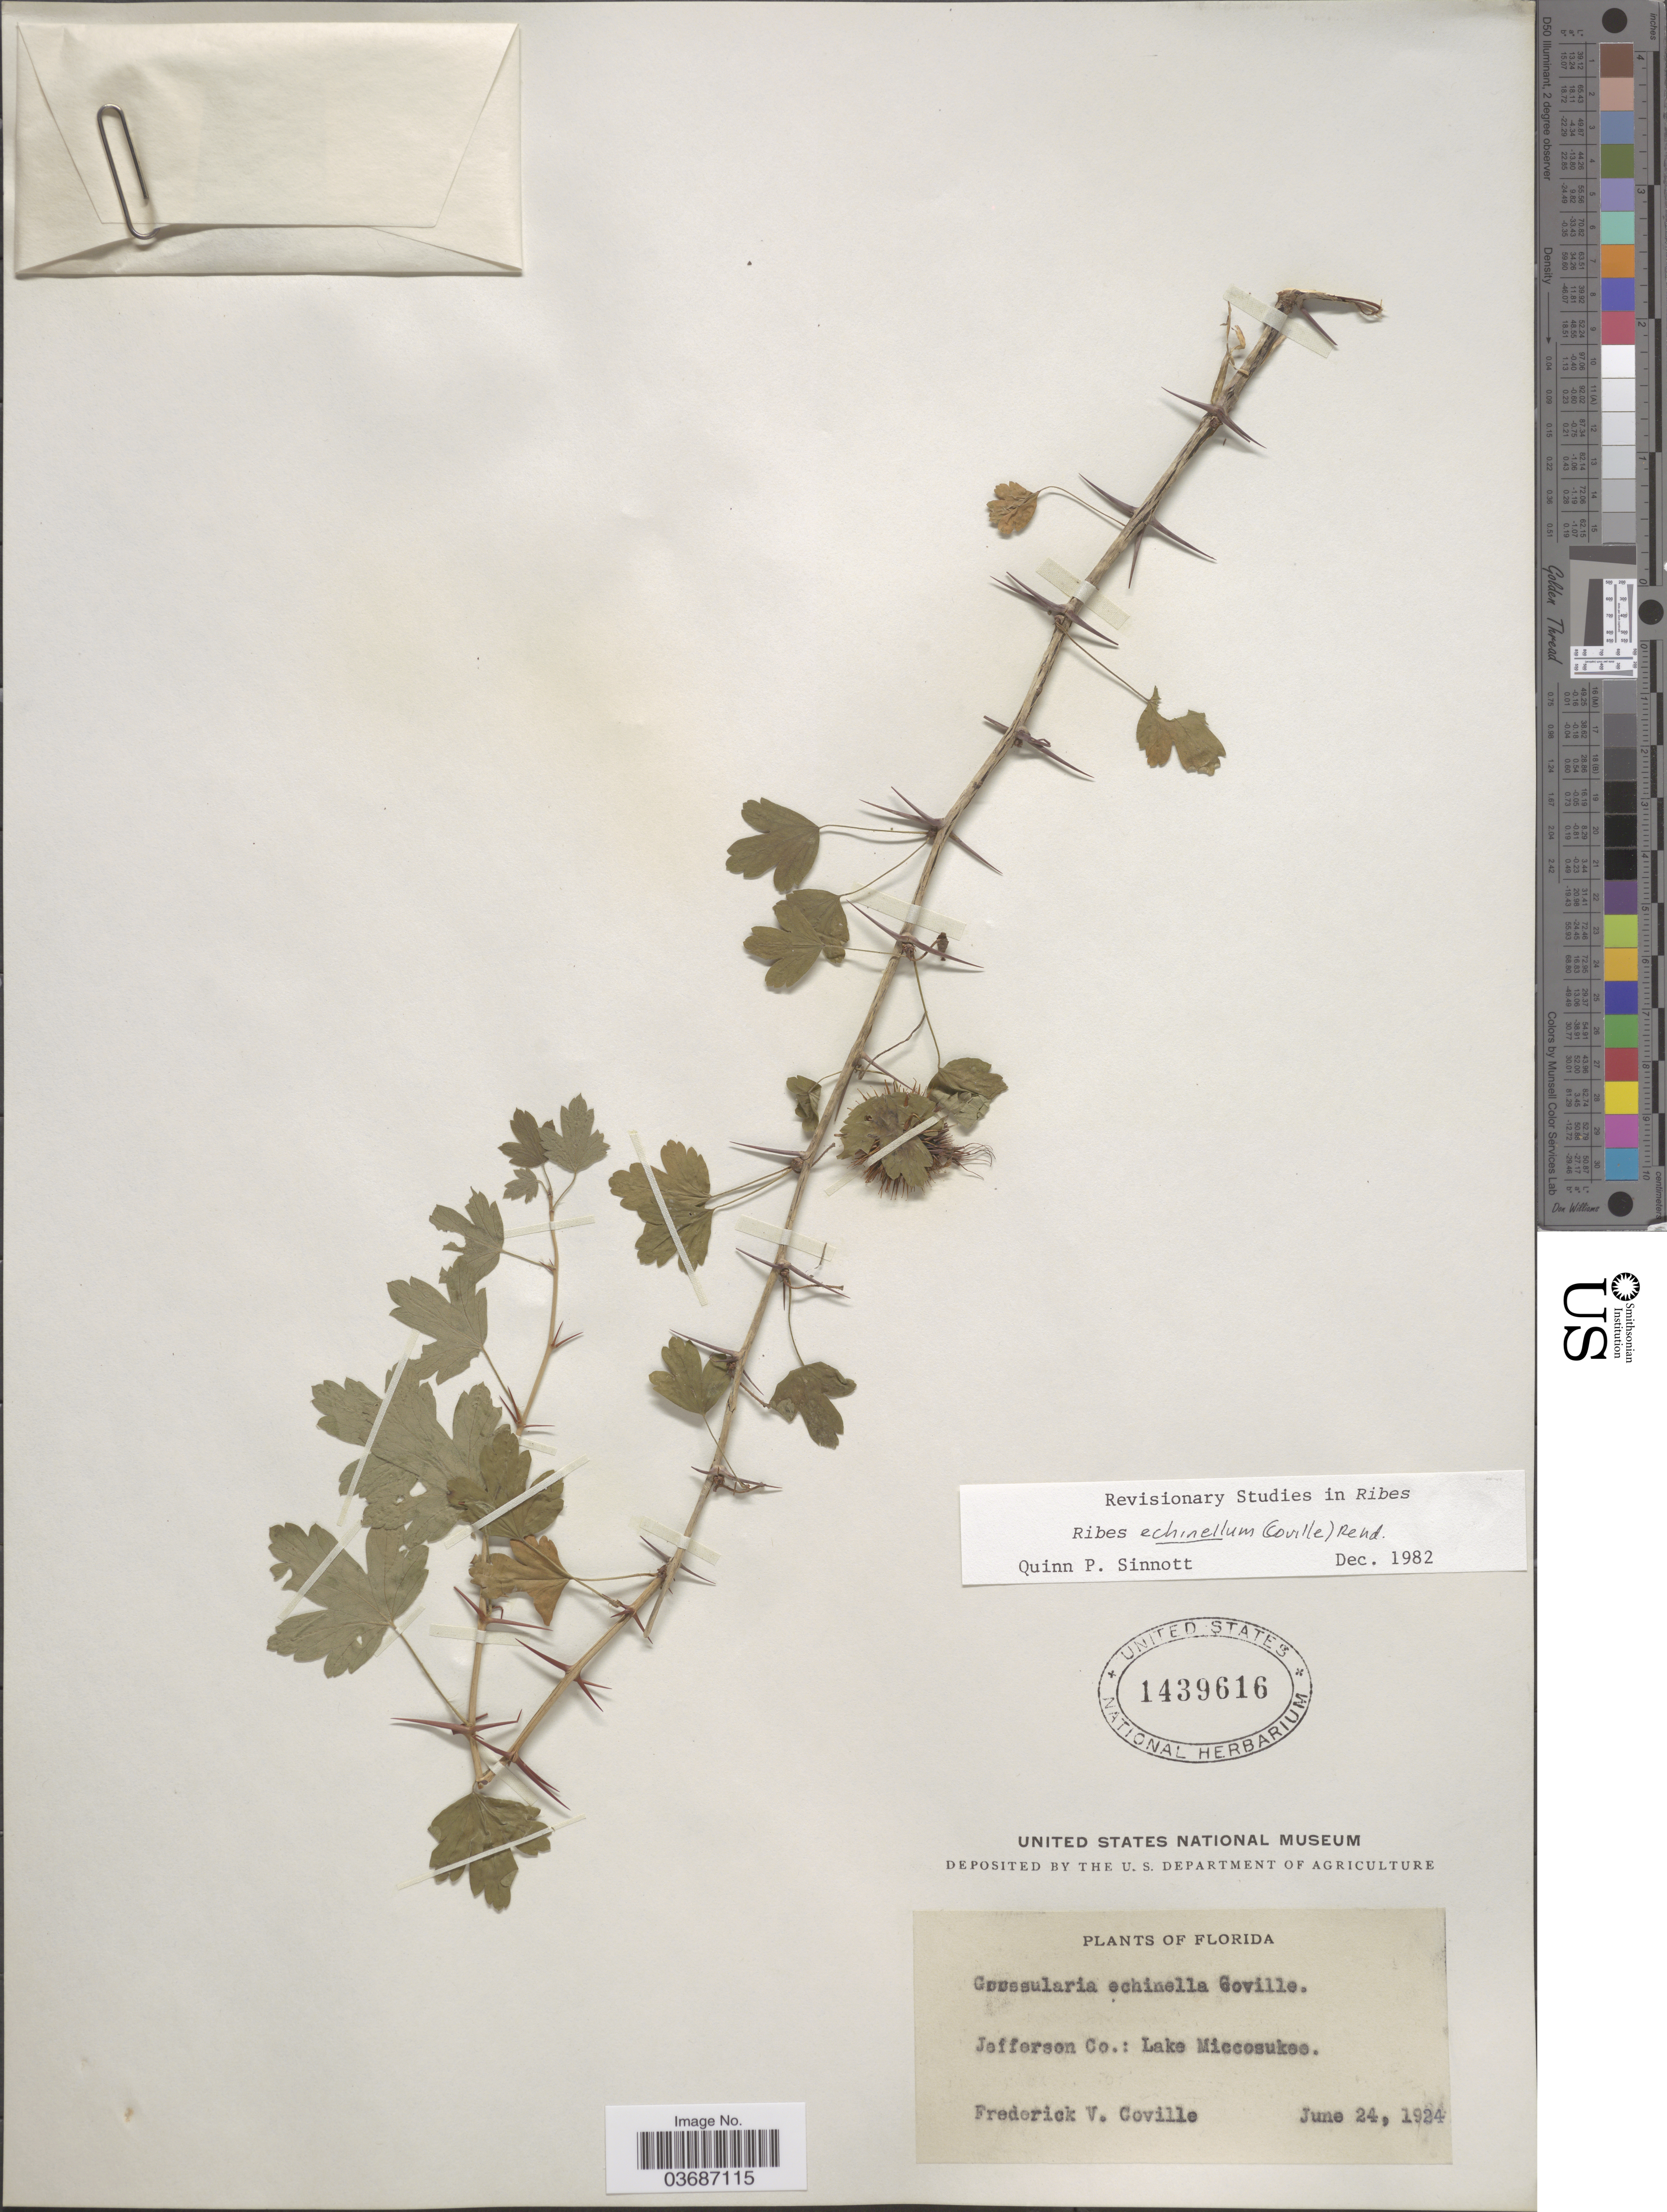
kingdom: Plantae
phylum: Tracheophyta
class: Magnoliopsida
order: Saxifragales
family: Grossulariaceae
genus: Ribes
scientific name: Ribes echinellum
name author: (Coville) Rehder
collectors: F. V. Coville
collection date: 1924-06-24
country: United States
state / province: Florida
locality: Jefferson Co.: Lake Miccosukee.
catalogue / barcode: US 1439616